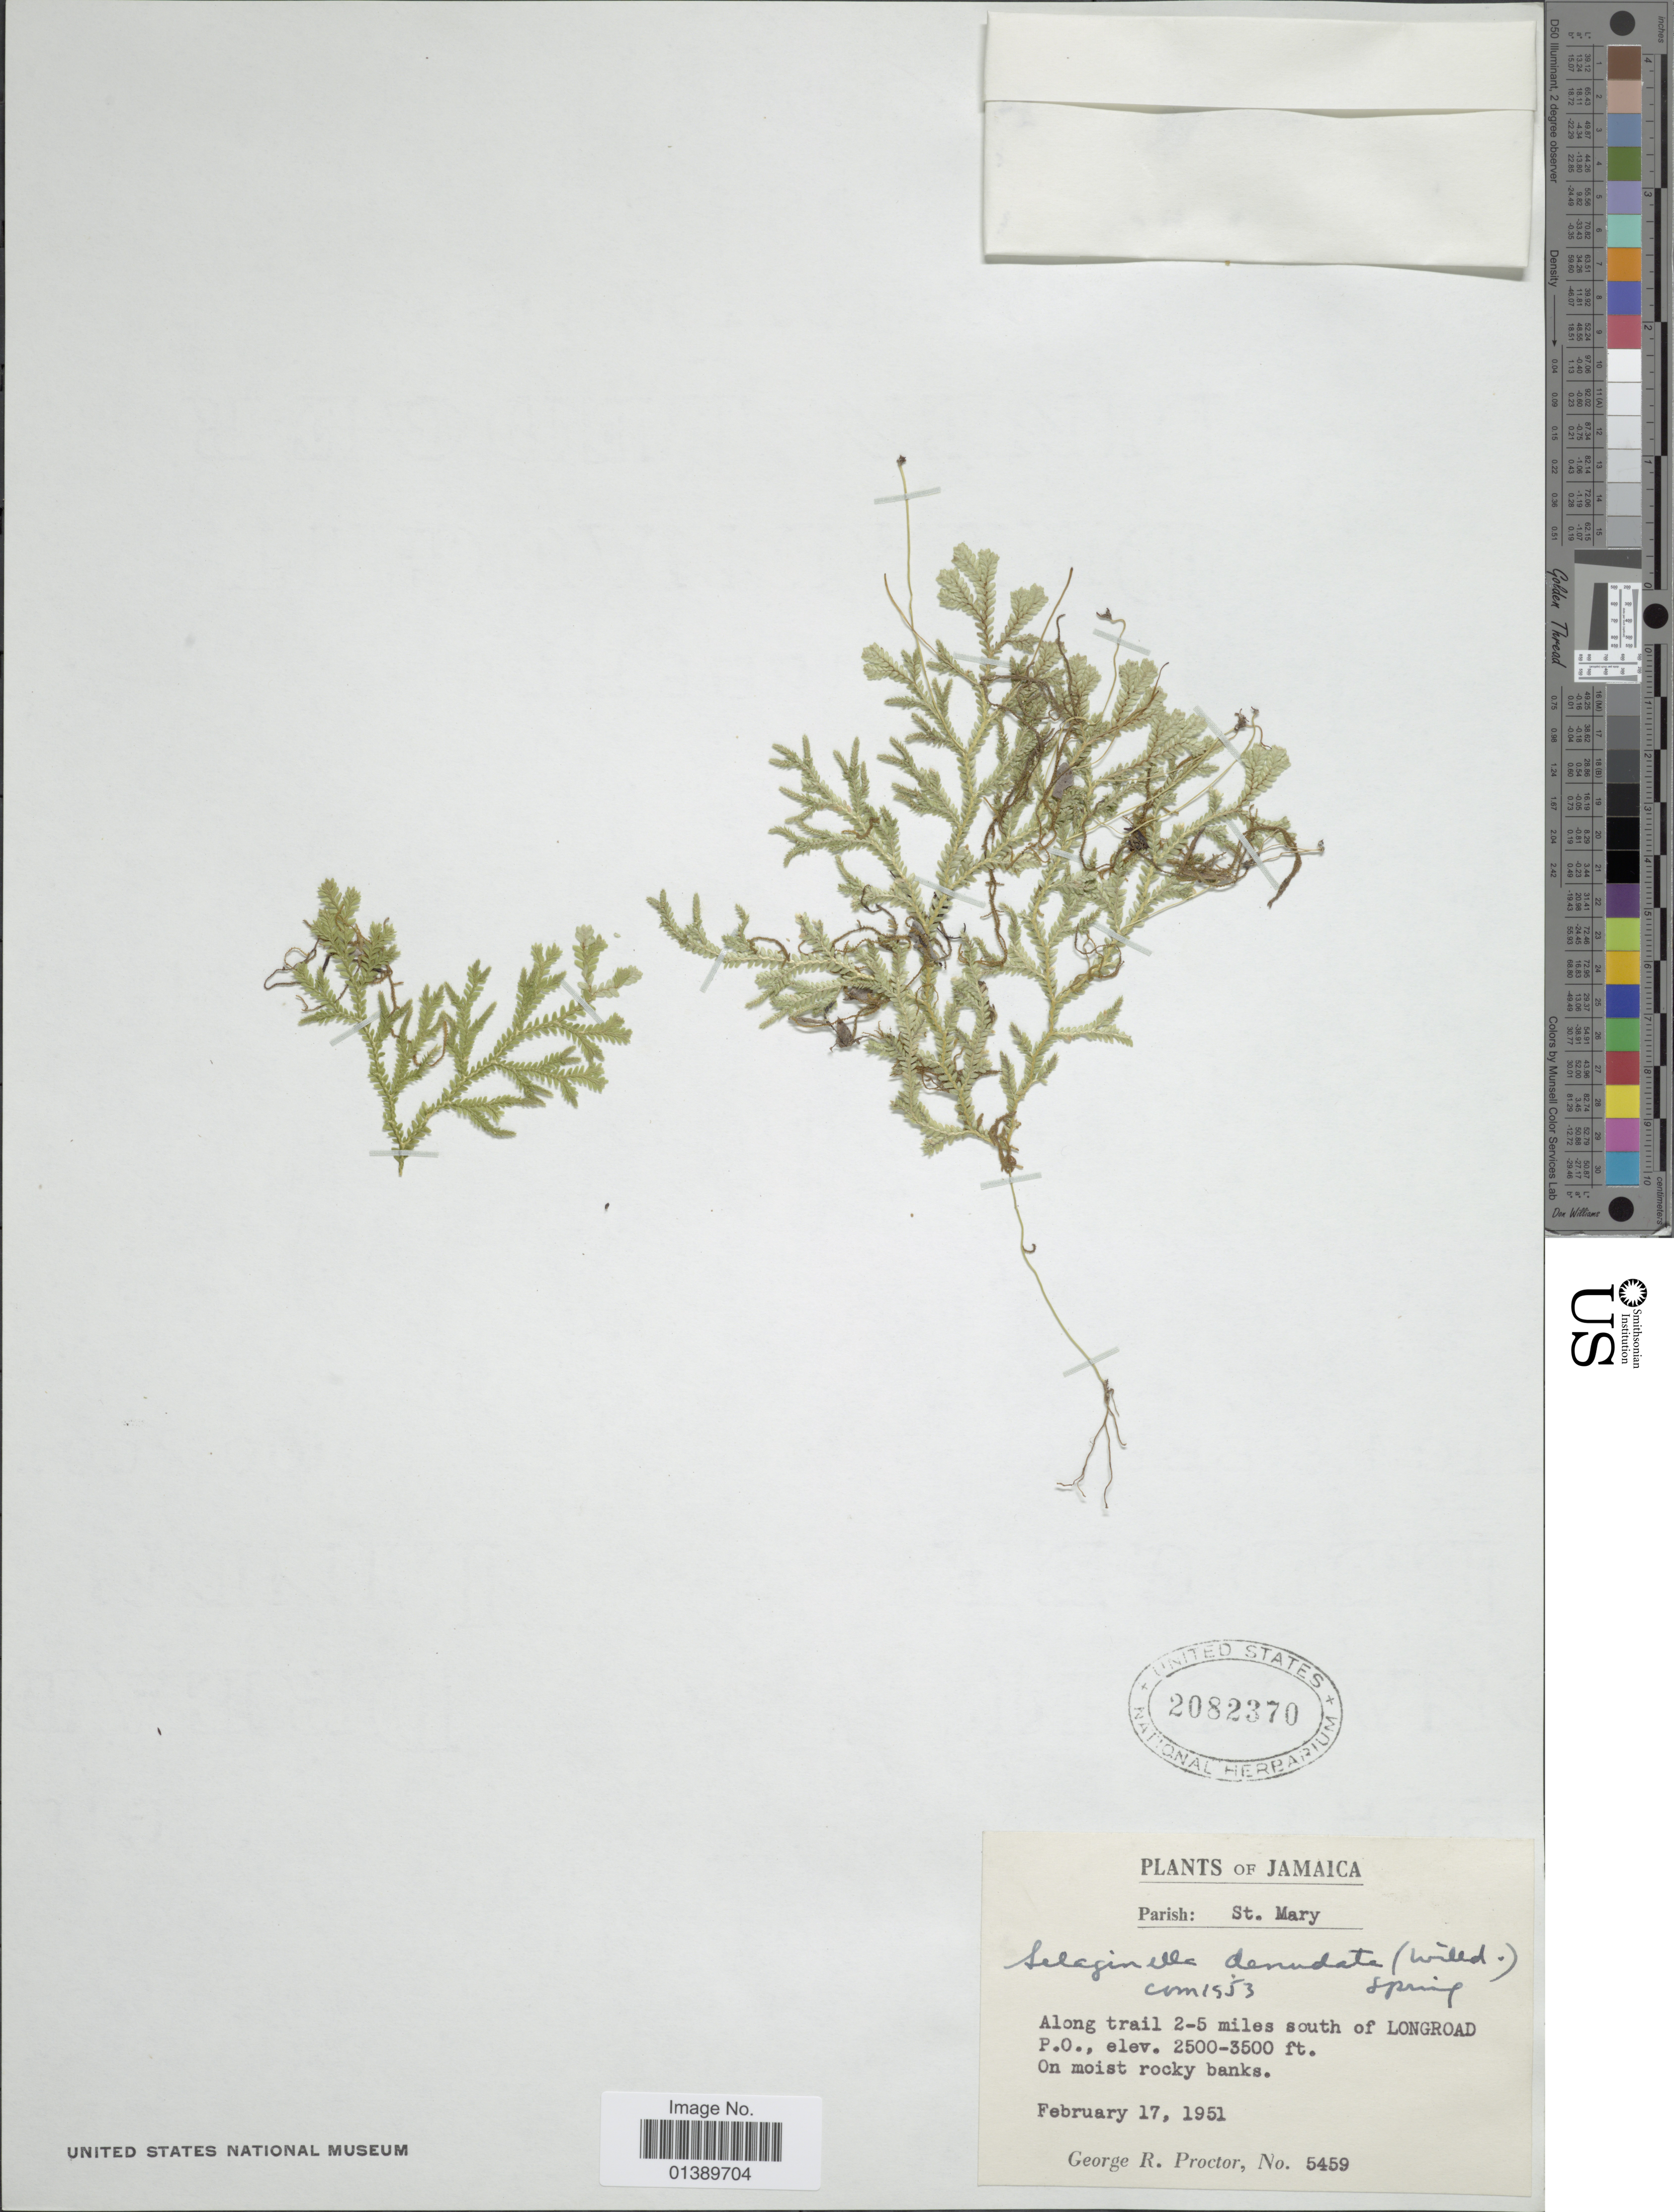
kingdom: Plantae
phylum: Tracheophyta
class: Lycopodiopsida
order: Selaginellales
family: Selaginellaceae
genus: Selaginella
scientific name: Selaginella denudata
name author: (Willd.) Spring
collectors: G. R. Proctor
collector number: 5459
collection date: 1951-02-17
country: Jamaica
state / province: Saint Mary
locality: Along trail 2-5 miles south of Longroad P.O.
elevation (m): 762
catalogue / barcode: US 2082370